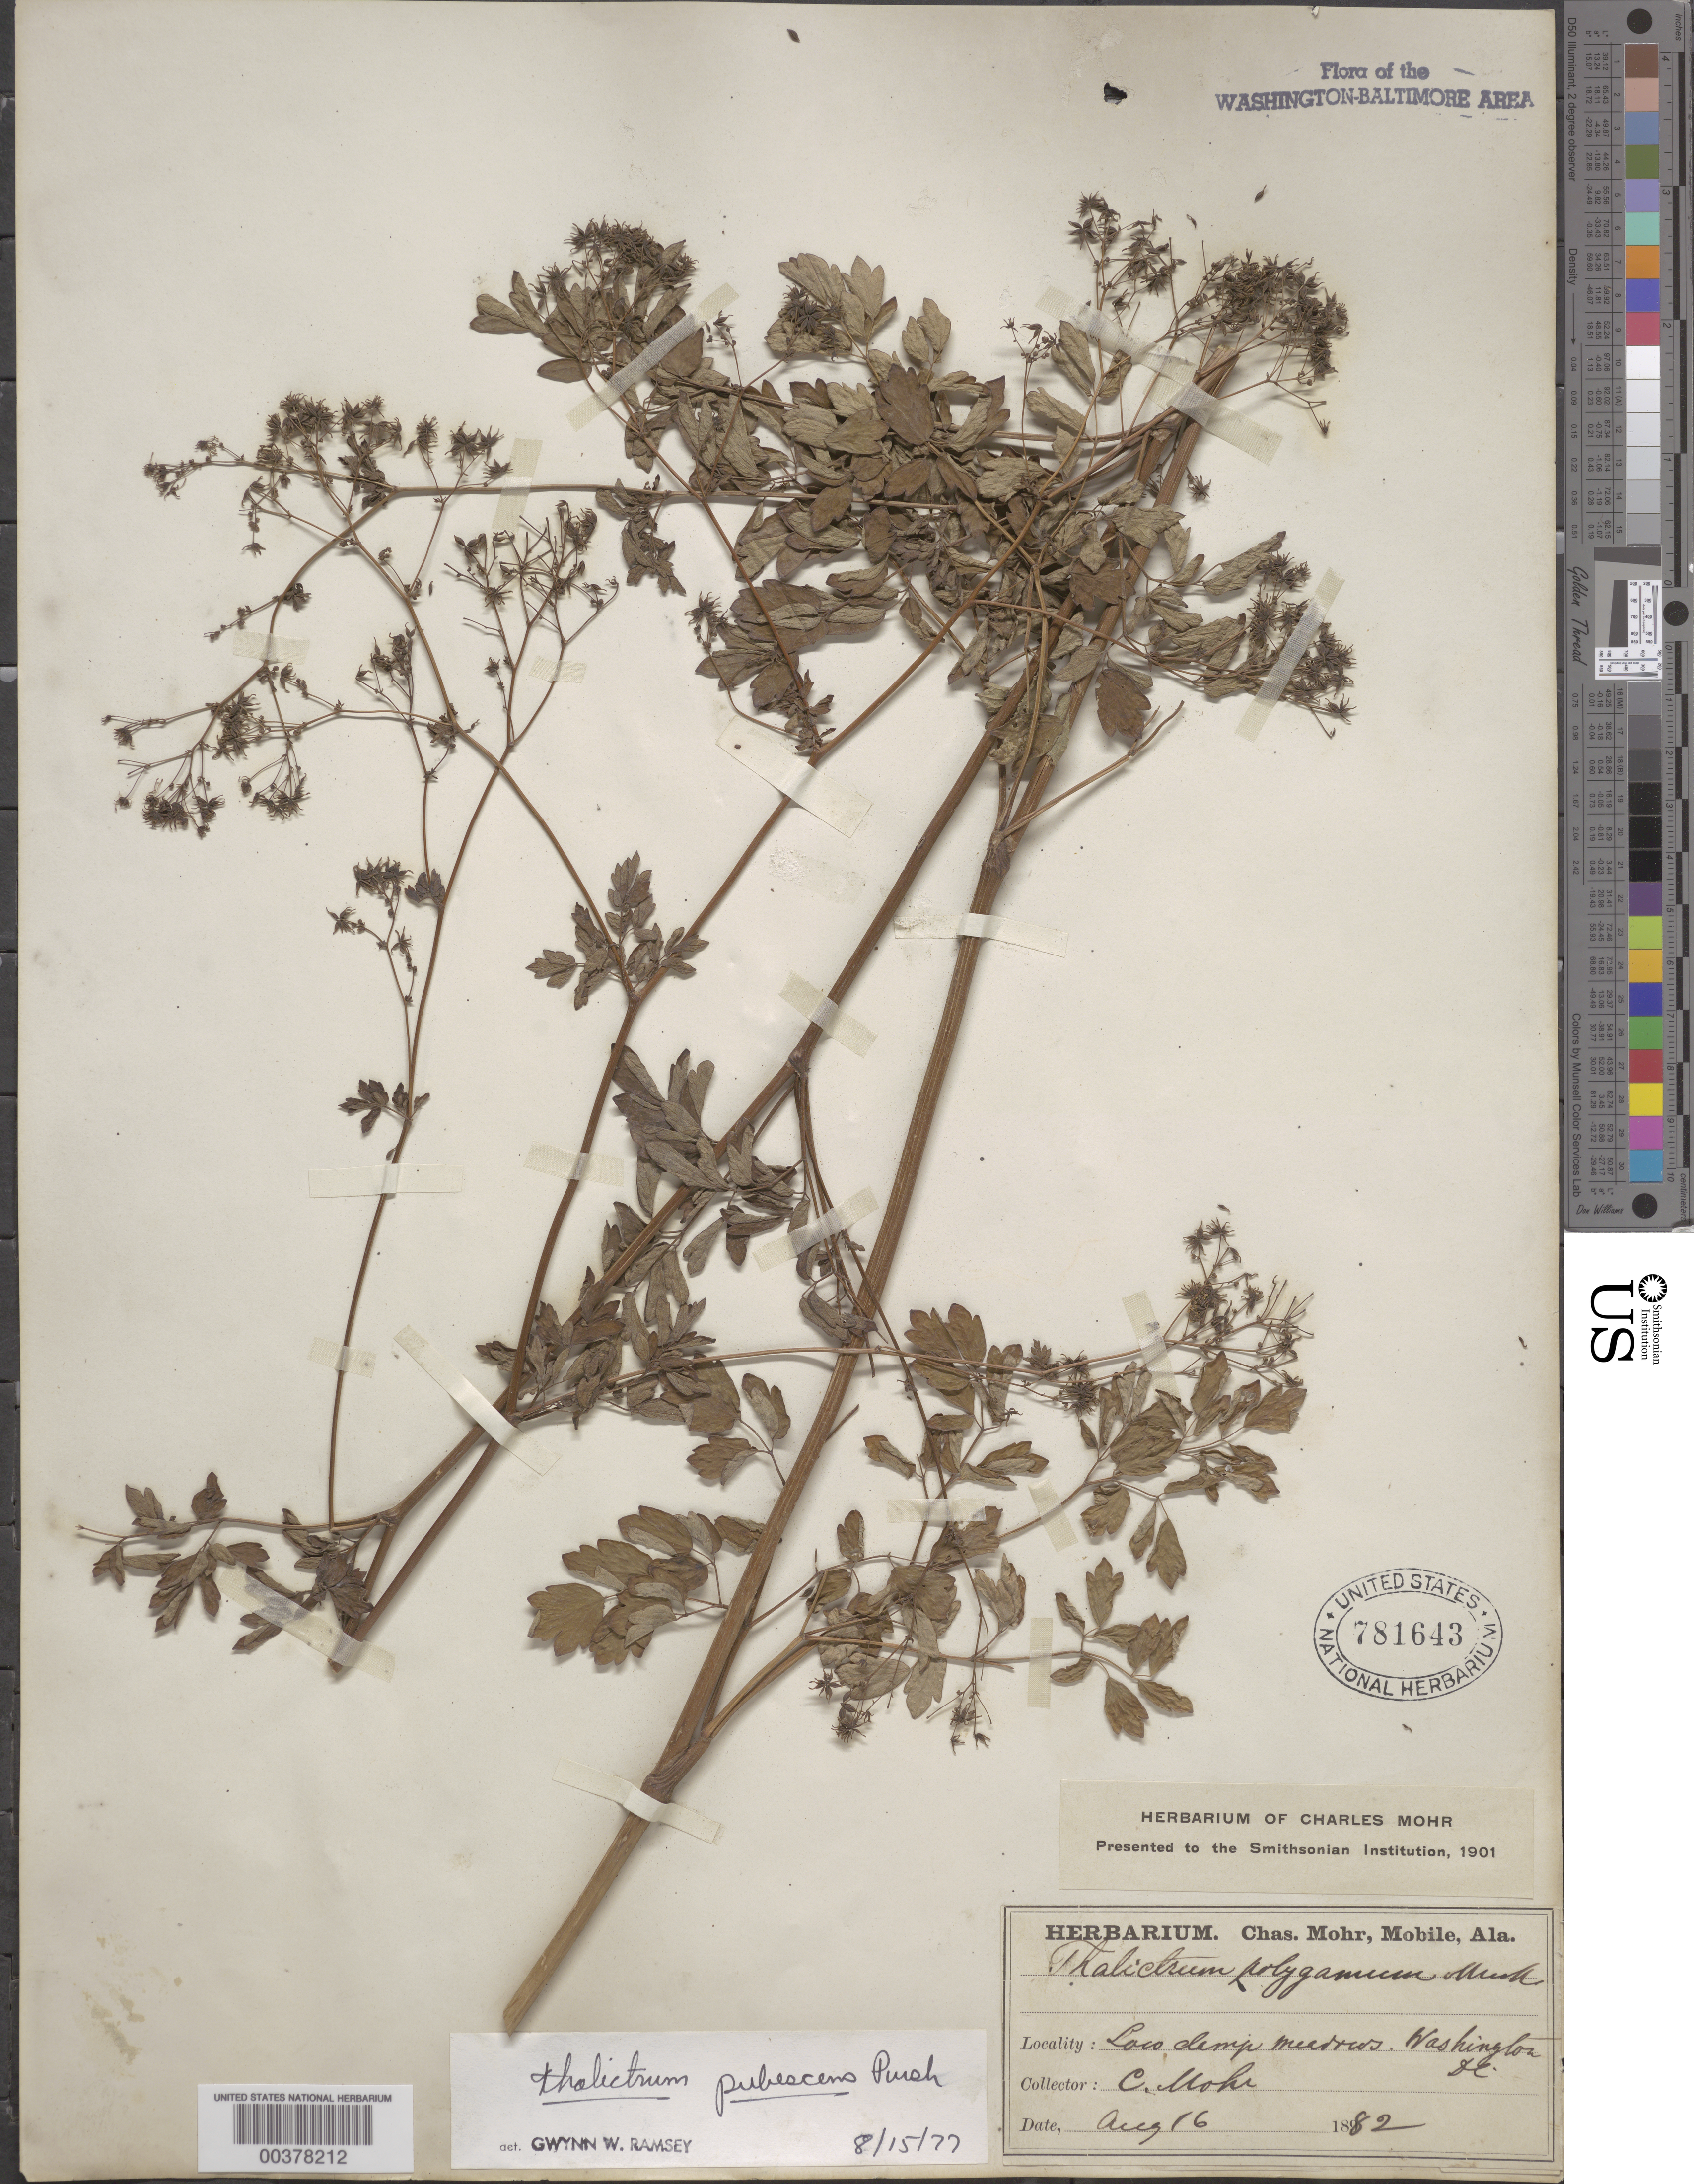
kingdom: Plantae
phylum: Tracheophyta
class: Magnoliopsida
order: Ranunculales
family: Ranunculaceae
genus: Thalictrum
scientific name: Thalictrum pubescens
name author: Pursh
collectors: C. T. Mohr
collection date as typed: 16 Aug 1882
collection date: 1882-08-16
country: United States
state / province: District of Columbia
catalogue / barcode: US 781643